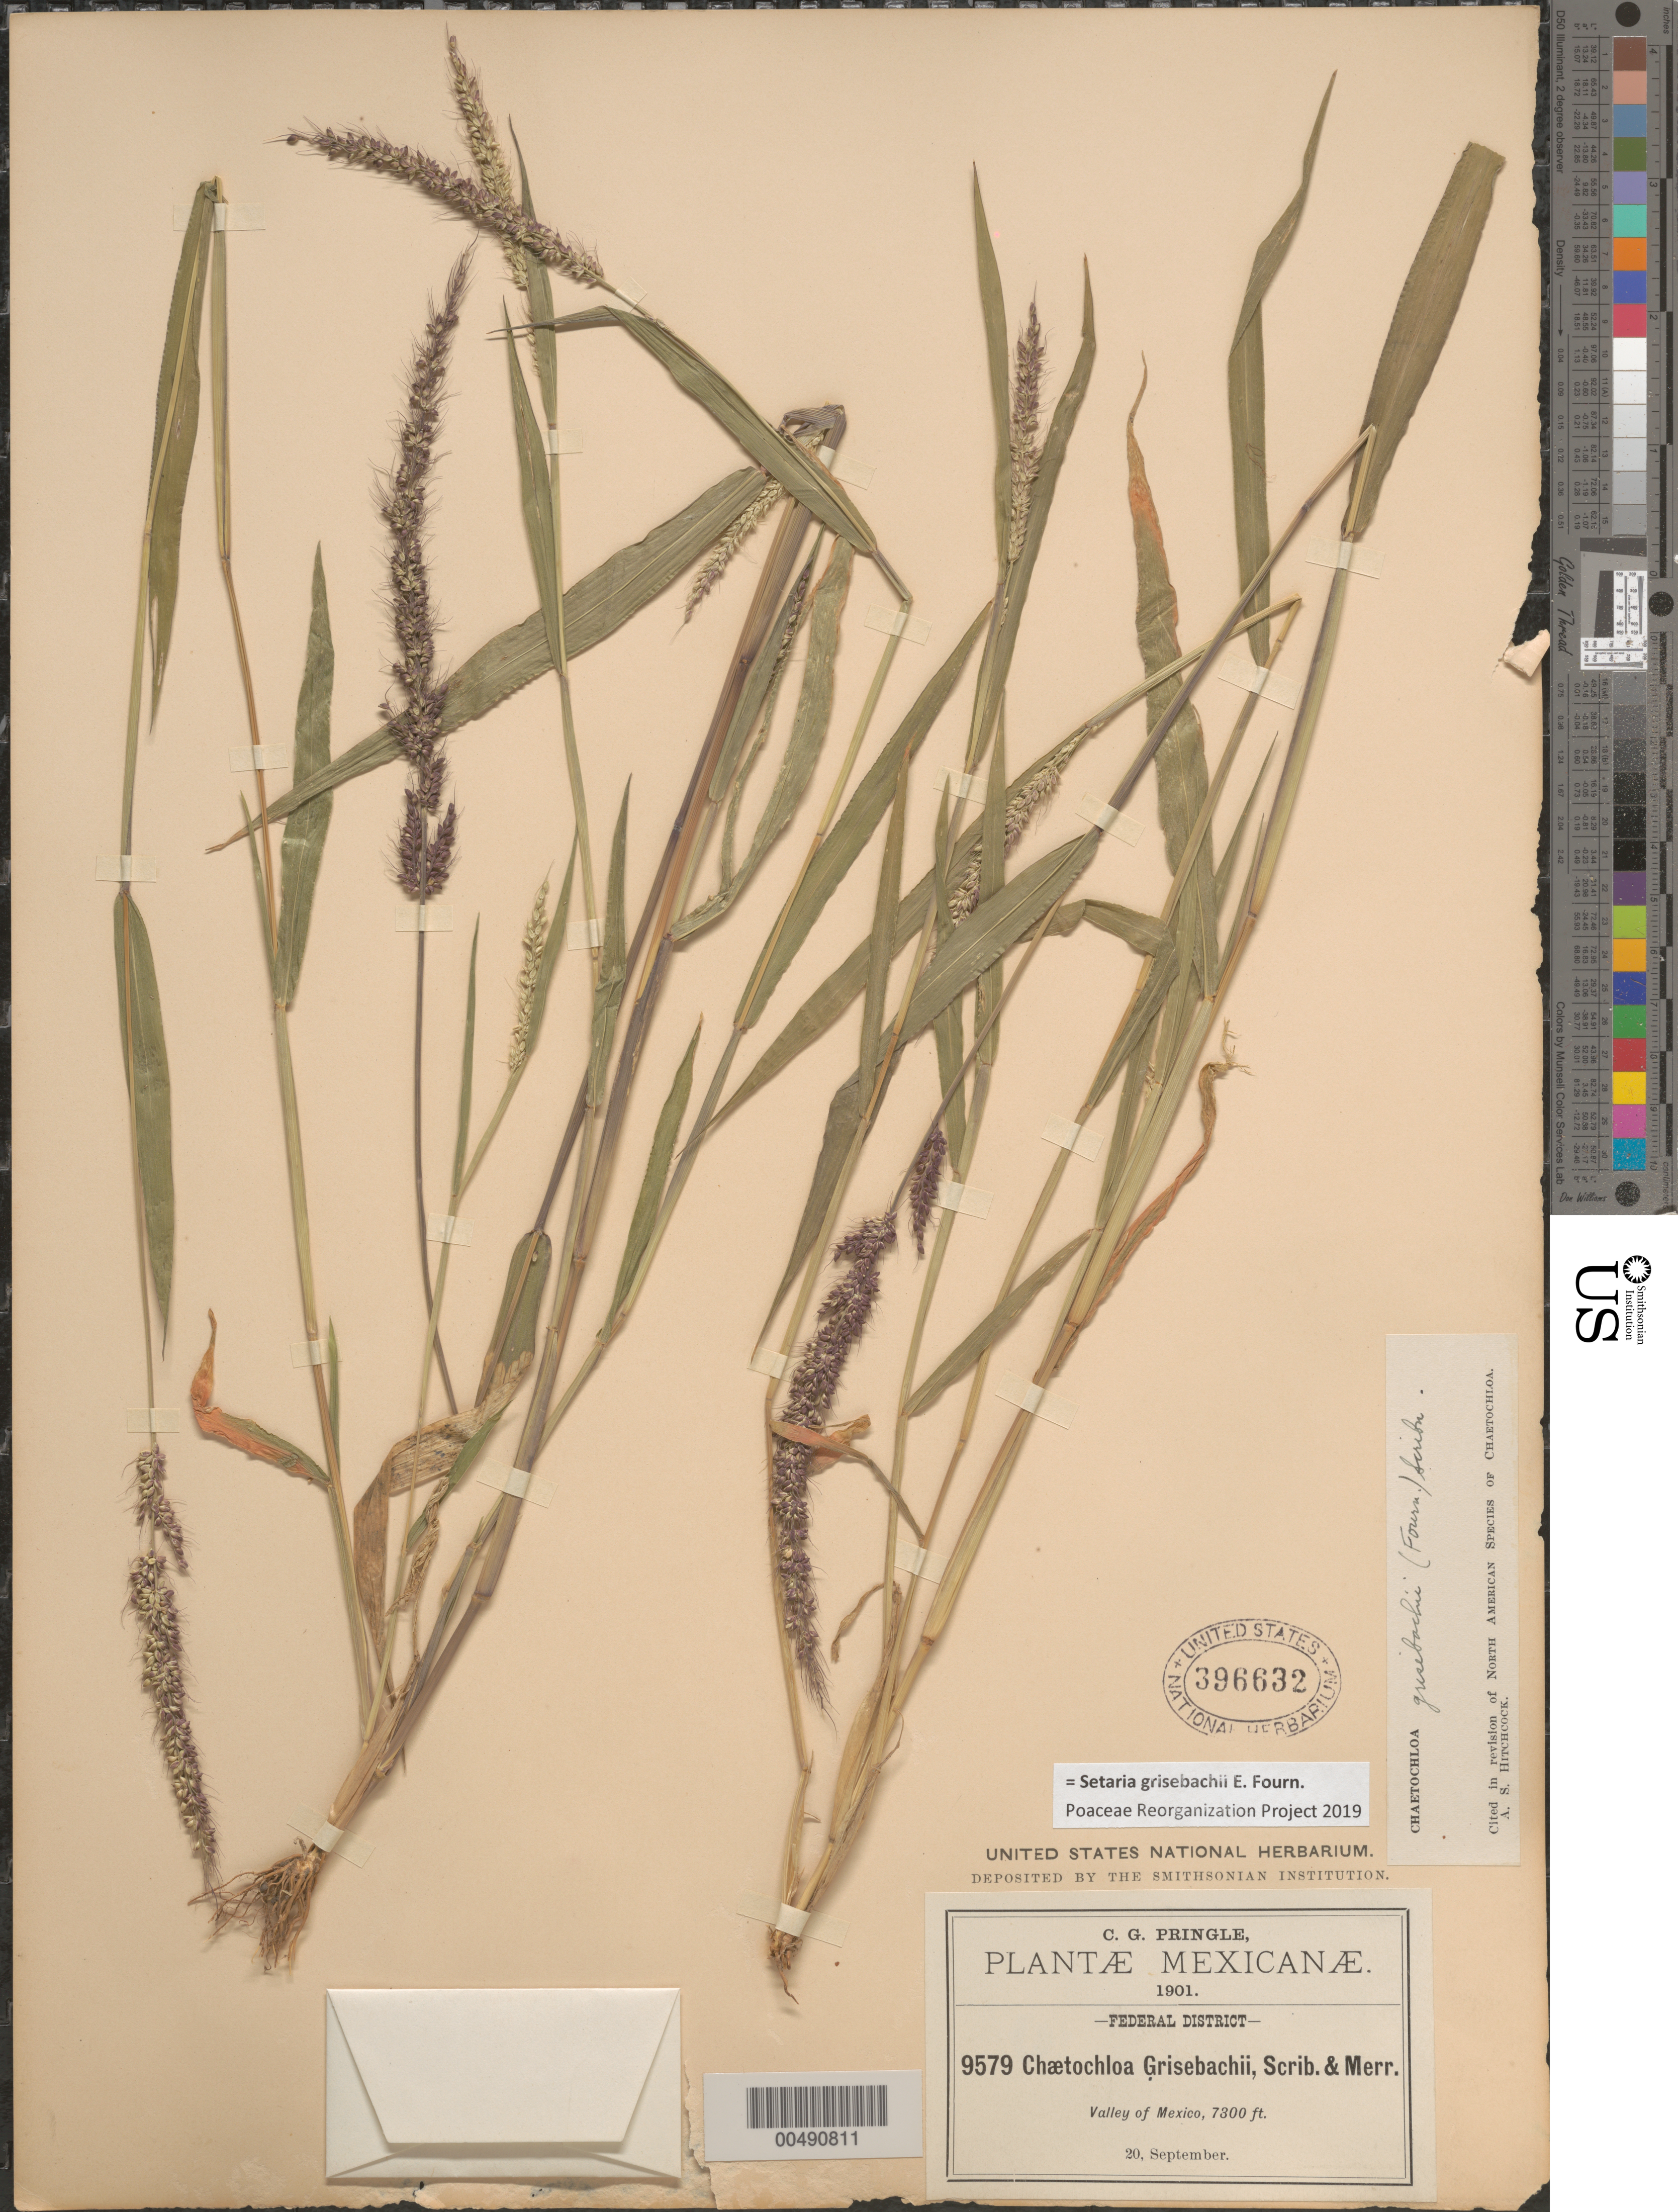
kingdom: Plantae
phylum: Tracheophyta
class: Liliopsida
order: Poales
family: Poaceae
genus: Setaria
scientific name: Setaria grisebachii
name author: E. Fourn.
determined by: Poaceae Reorganization Project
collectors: C. G. Pringle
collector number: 9579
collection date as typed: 20 Sep 1901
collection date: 1901-09-20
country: Mexico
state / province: Distrito Federal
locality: Valley of Mexico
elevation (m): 2225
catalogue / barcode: US 396632